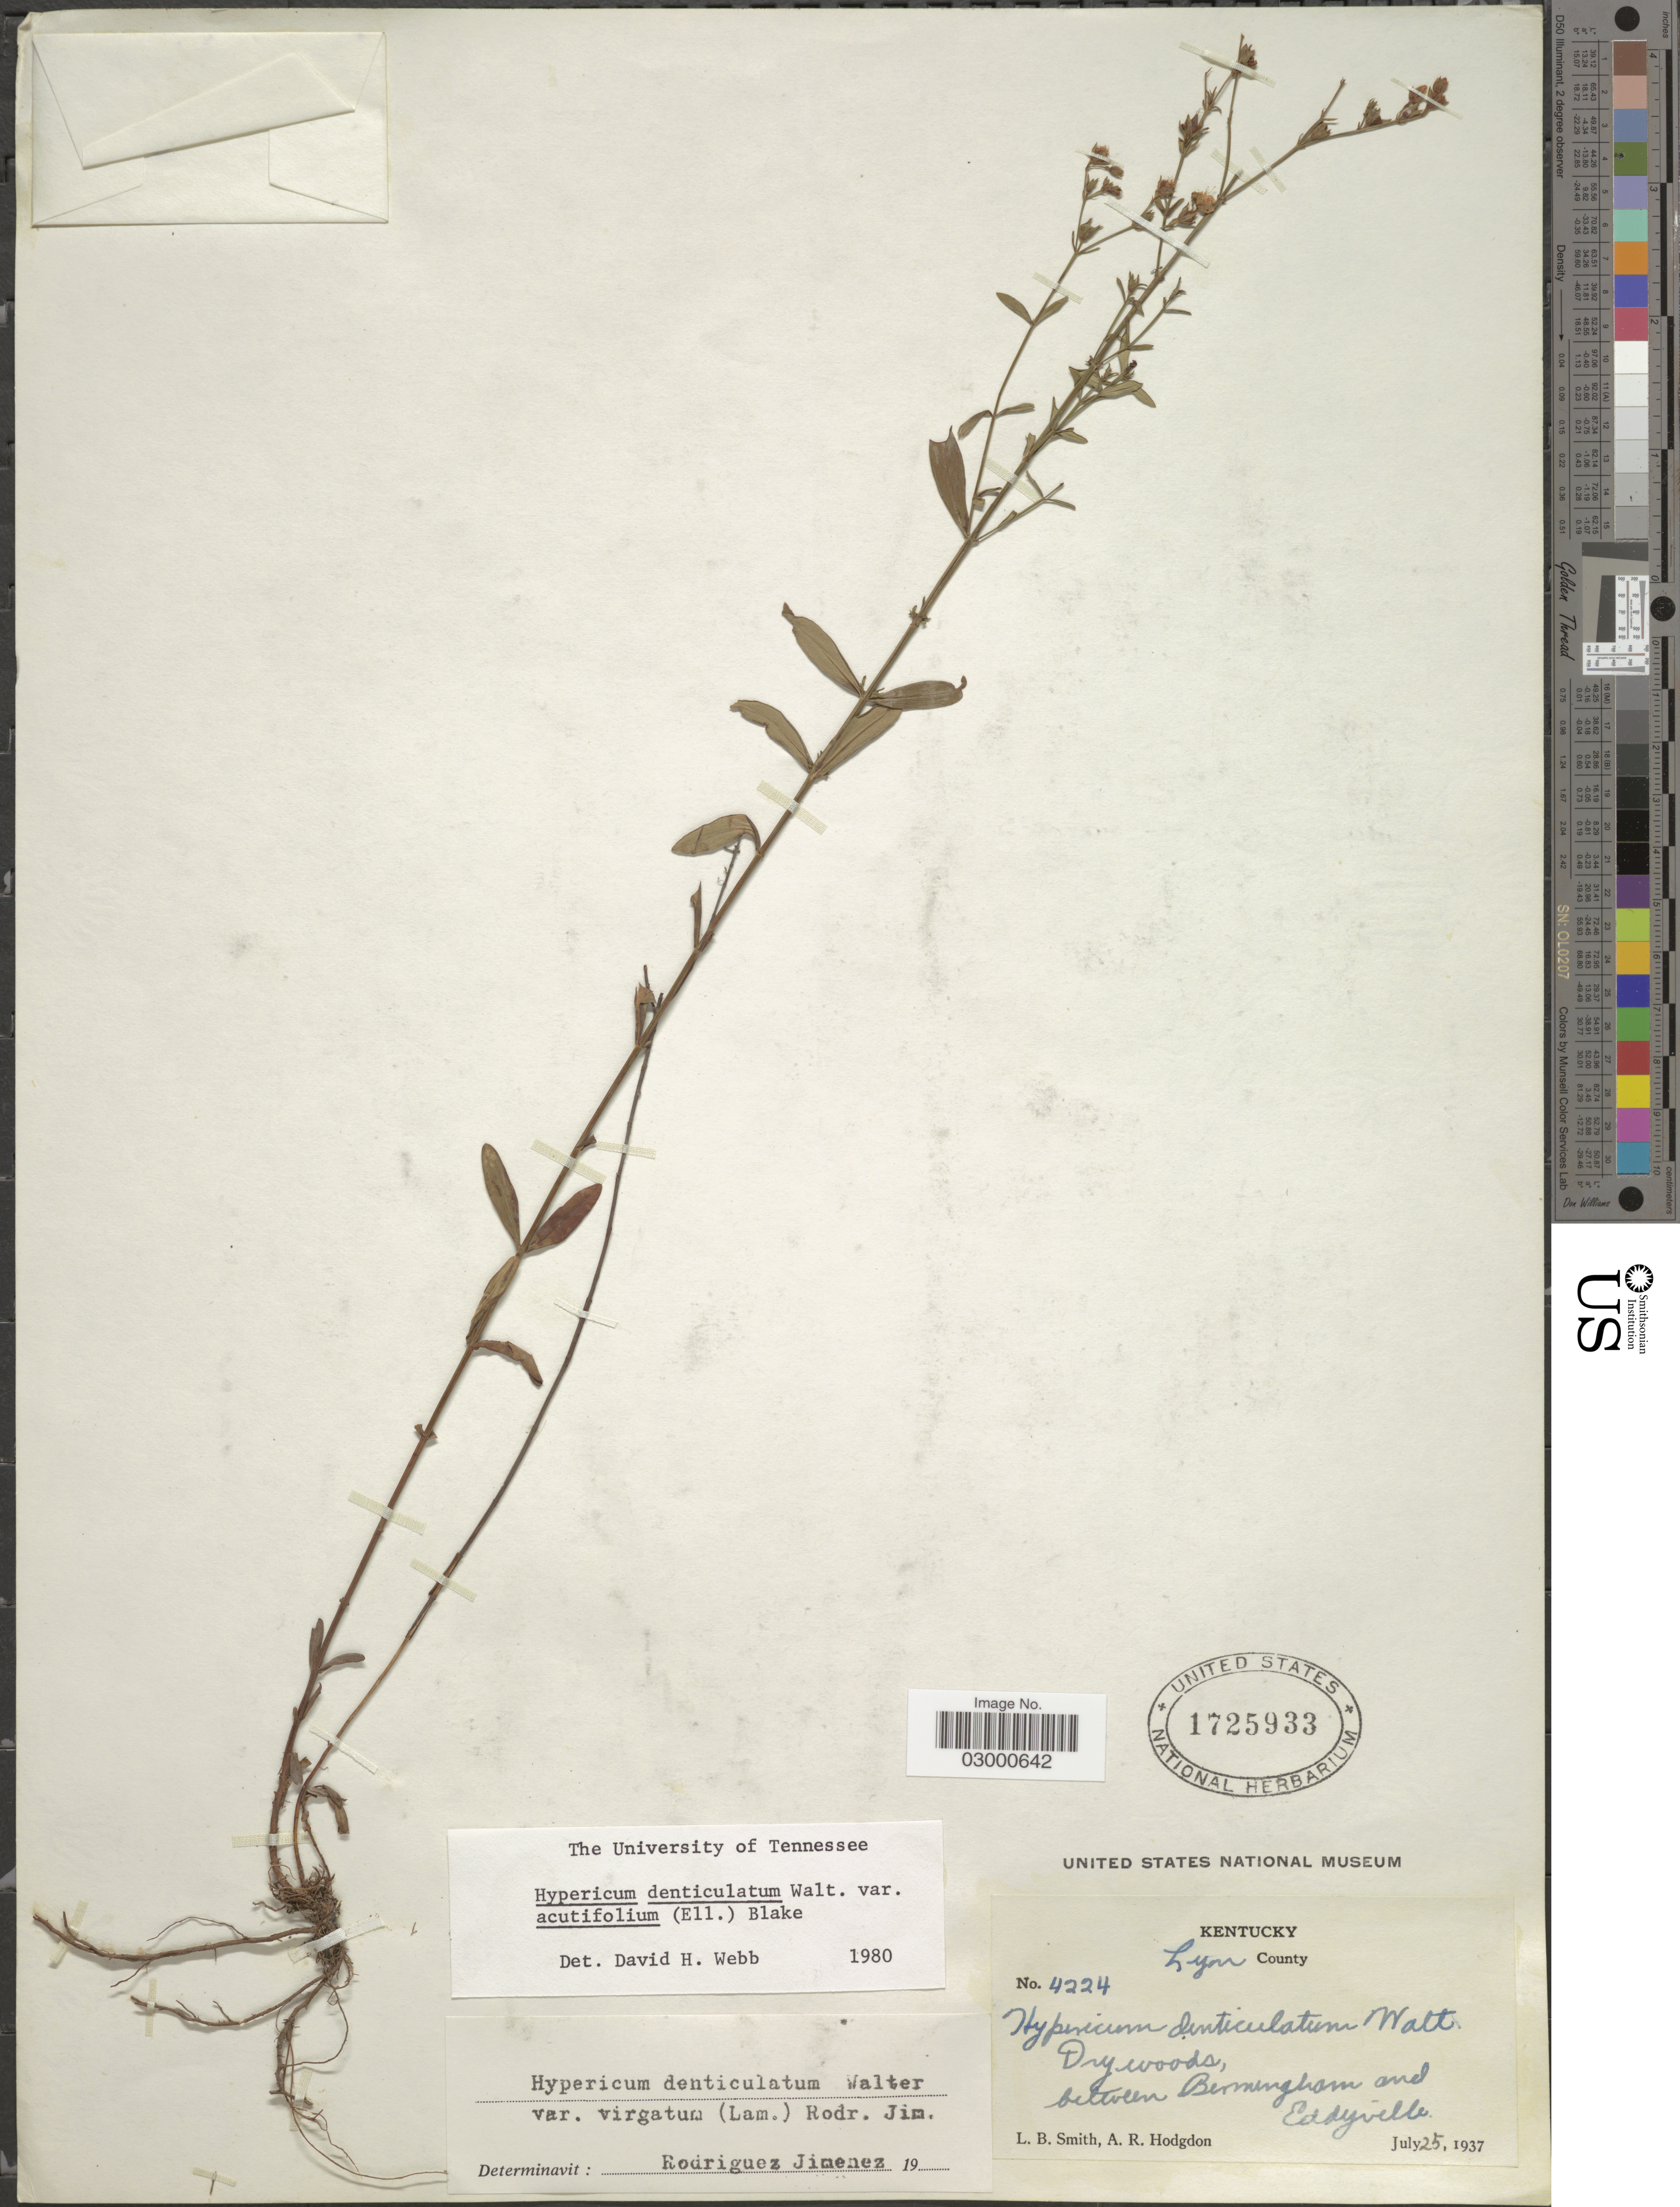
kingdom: Plantae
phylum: Tracheophyta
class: Magnoliopsida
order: Malpighiales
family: Hypericaceae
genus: Hypericum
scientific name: Hypericum denticulatum var. acutifolium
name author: (Elliott) N. Robson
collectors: L. Smith & A. R. Hodgdon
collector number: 4224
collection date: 1937-07-25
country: United States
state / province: Kentucky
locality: Lyon County. Between Bermingham and Eddyville.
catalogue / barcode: US 1725933